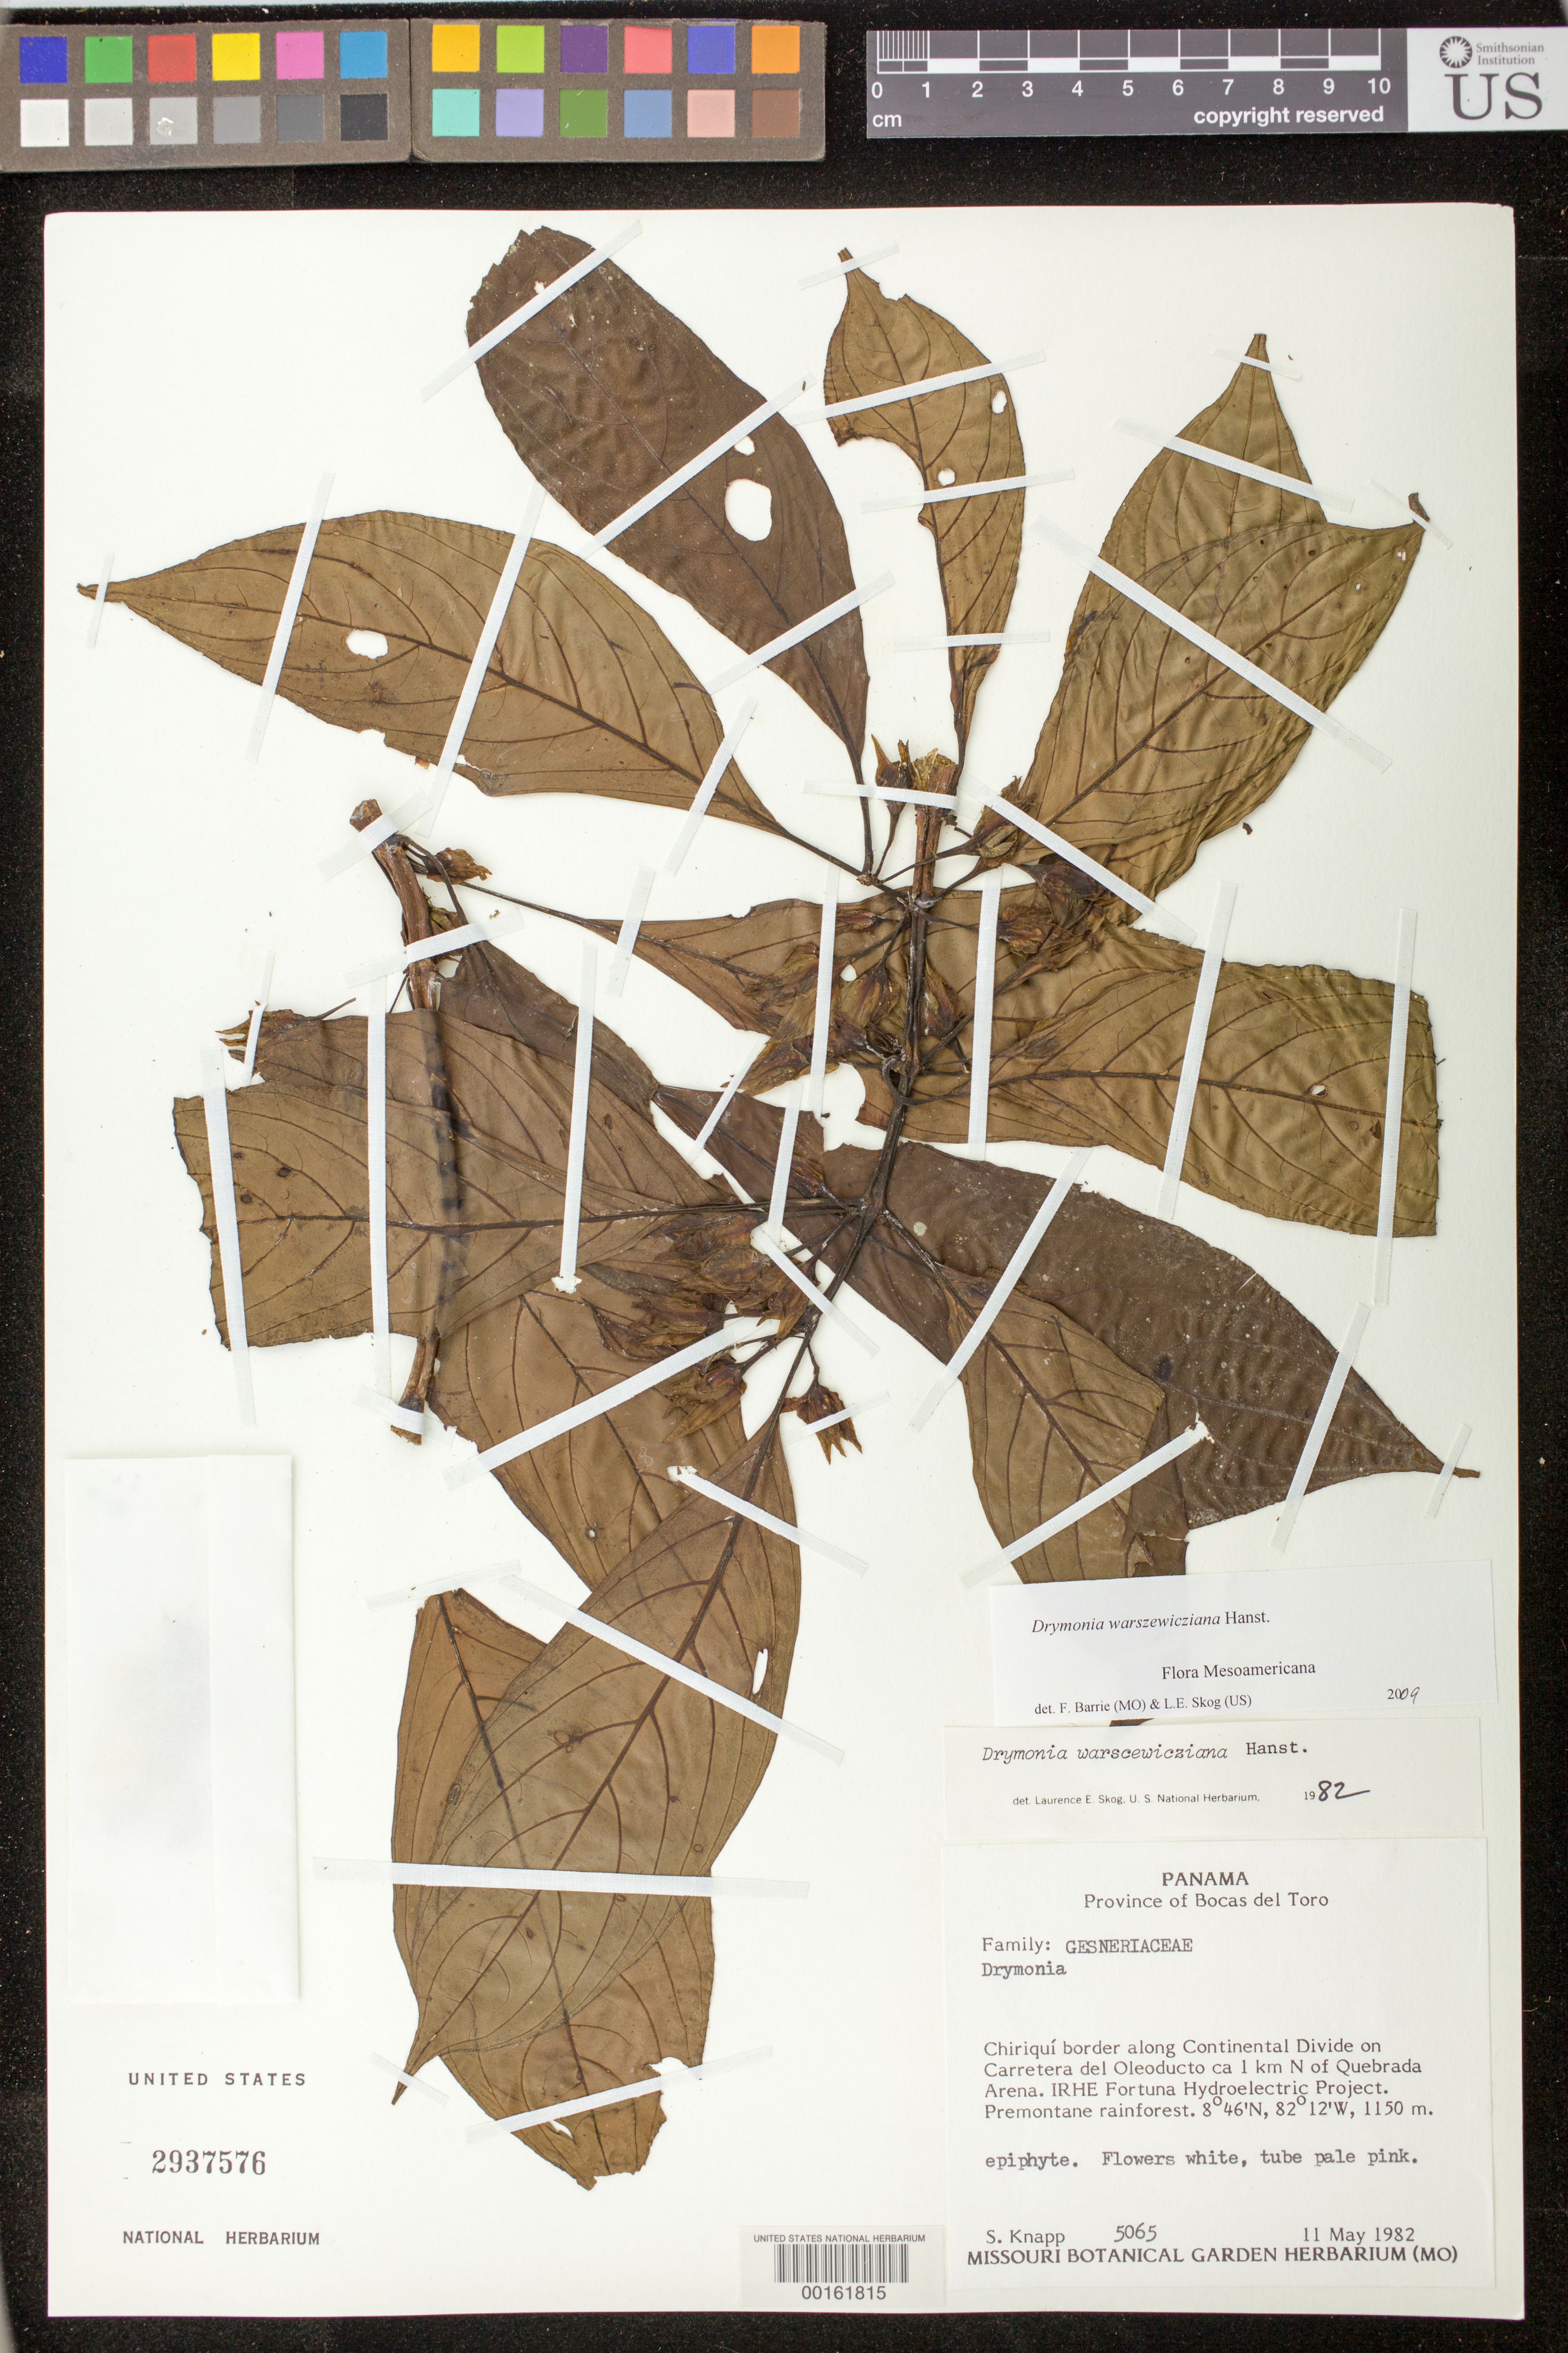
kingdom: Plantae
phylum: Tracheophyta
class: Magnoliopsida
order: Lamiales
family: Gesneriaceae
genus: Drymonia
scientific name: Drymonia warszewicziana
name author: Hanst.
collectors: S. Knapp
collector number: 5065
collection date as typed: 11 May 1982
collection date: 1982-05-11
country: Panama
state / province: Bocas del Toro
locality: Chiriqui border along continental divide on carretera del Oleoducto about 1 km N of Quebrada Arena, IRHE Fortuna Hydroelectric Project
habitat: Premontane rainforest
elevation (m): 1150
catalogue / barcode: US 2937576